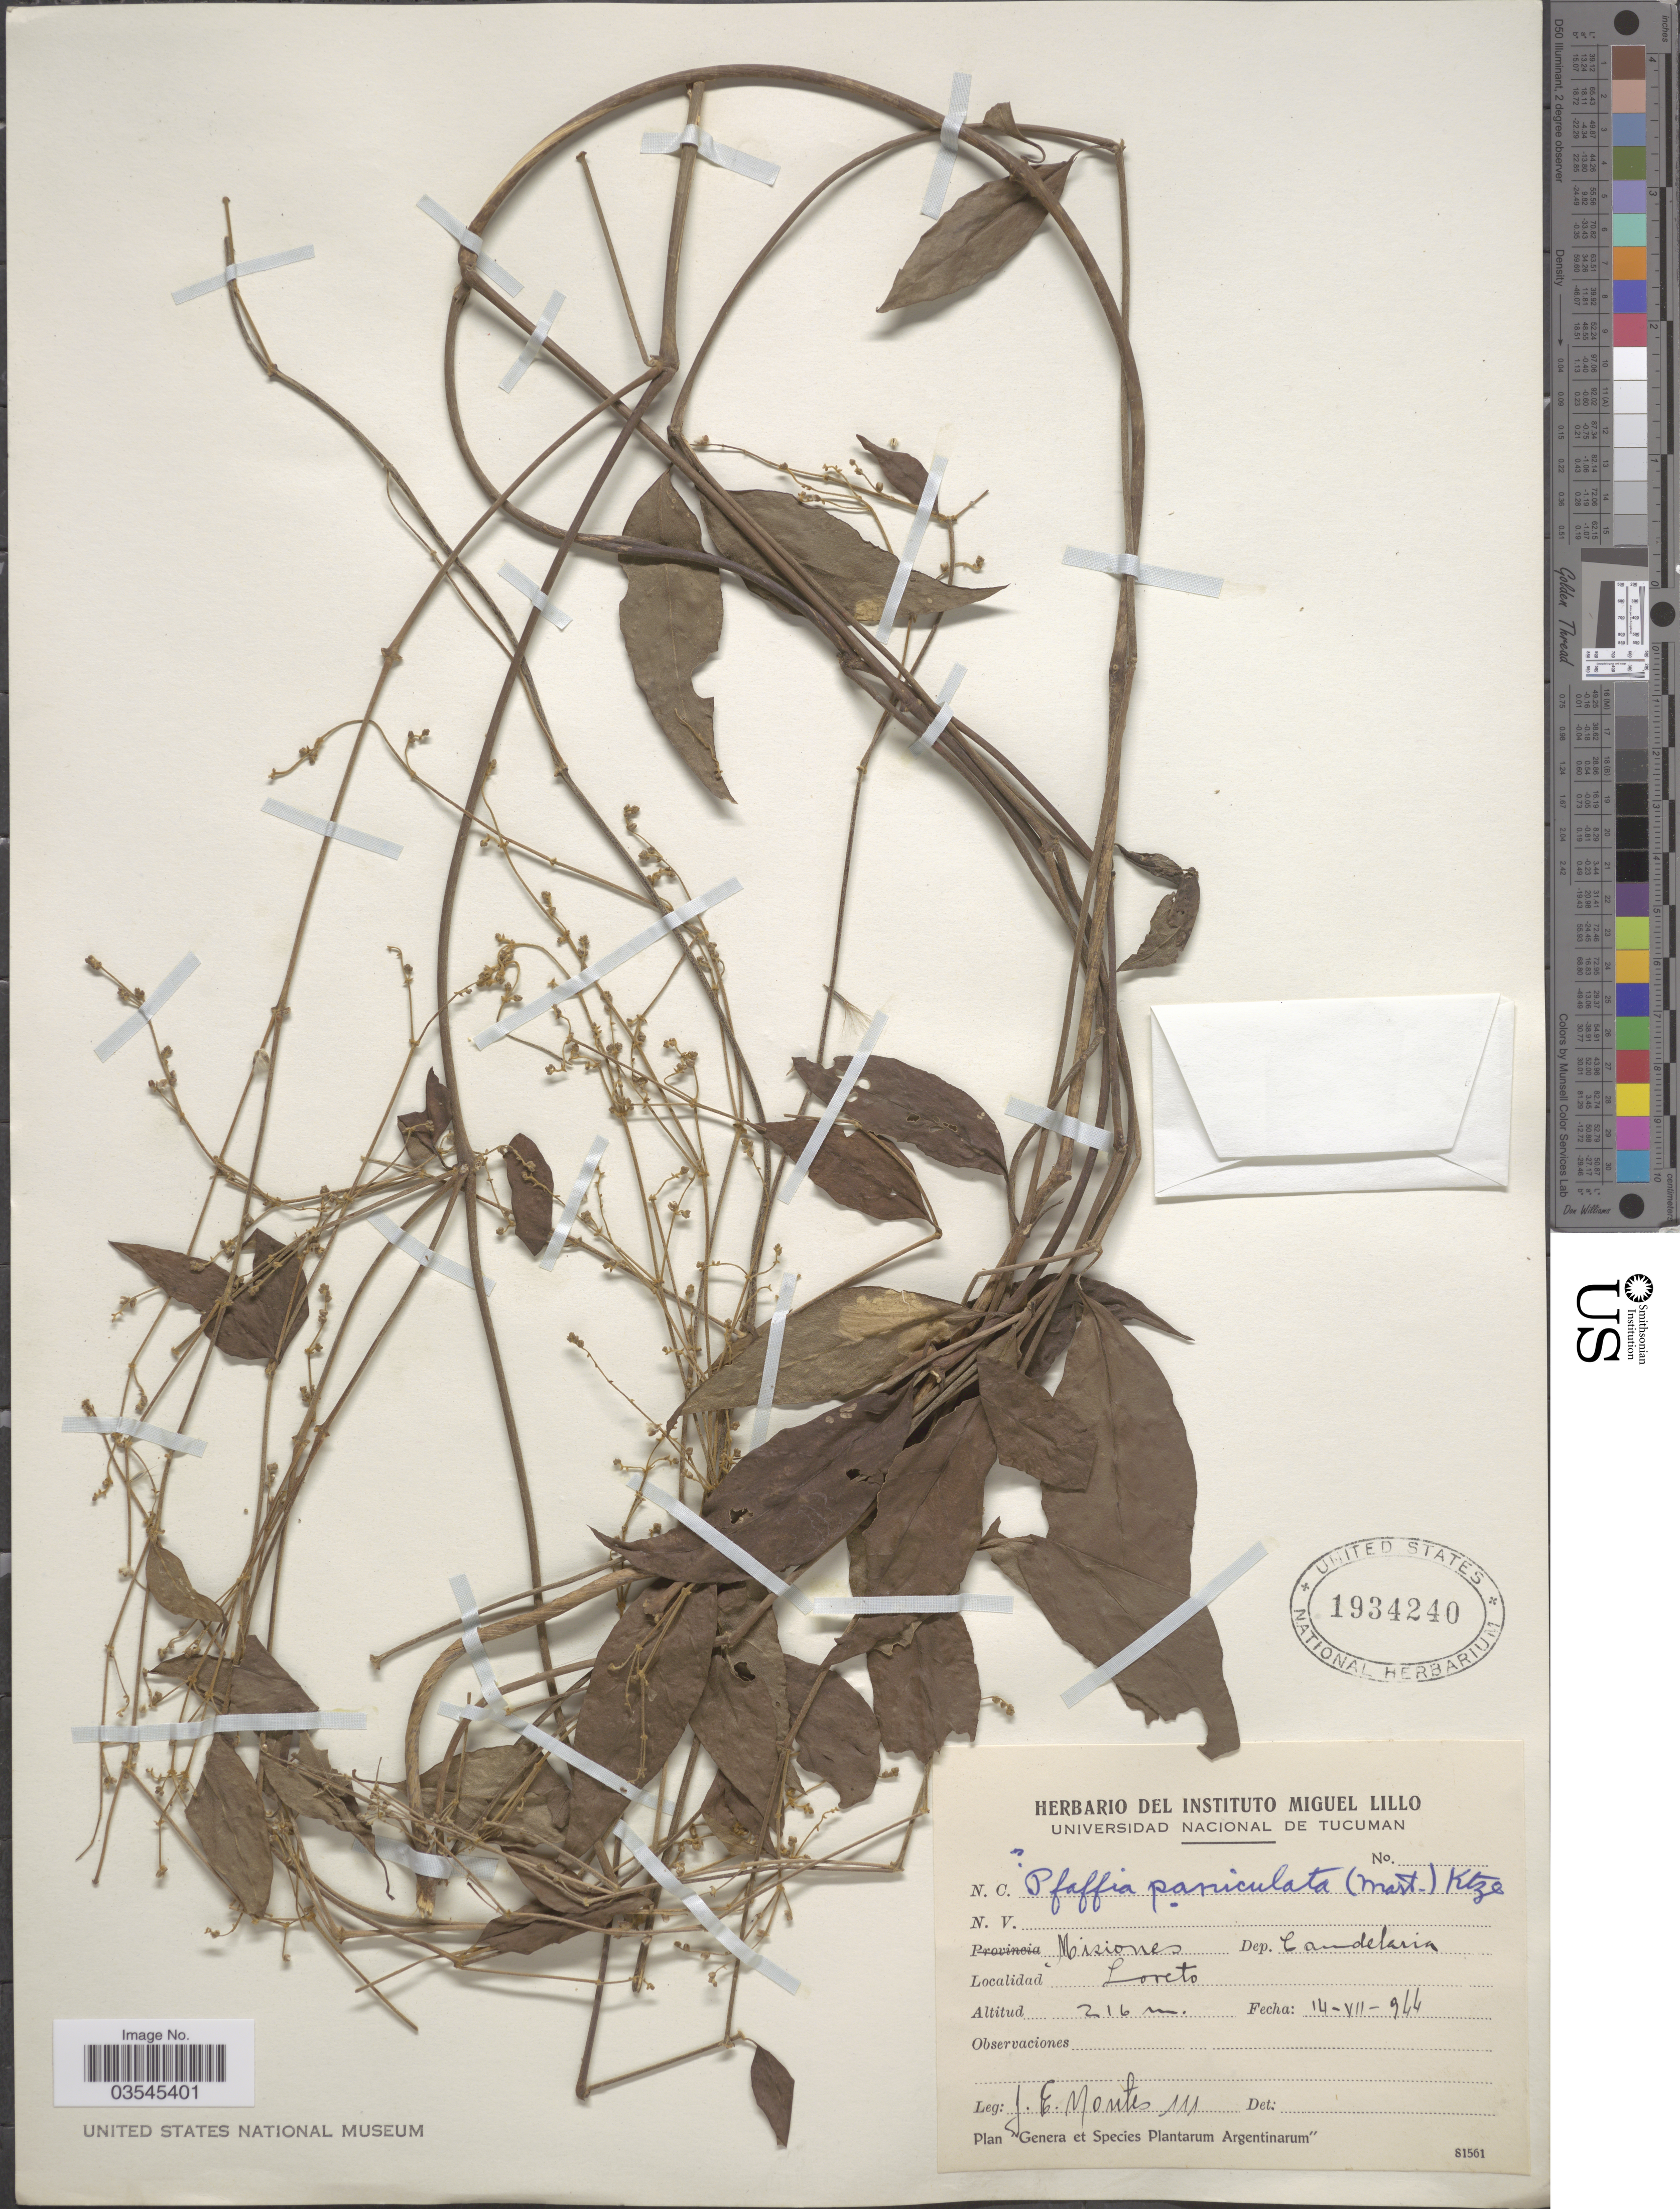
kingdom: Plantae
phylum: Tracheophyta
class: Magnoliopsida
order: Caryophyllales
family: Amaranthaceae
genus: Pfaffia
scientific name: Pfaffia paniculata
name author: (Mart.) Kuntze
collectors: J. E. Montes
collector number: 111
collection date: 1944-07-14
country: Argentina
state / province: Misiones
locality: Dep. Candelaria. Loreto.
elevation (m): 216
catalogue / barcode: US 1934240